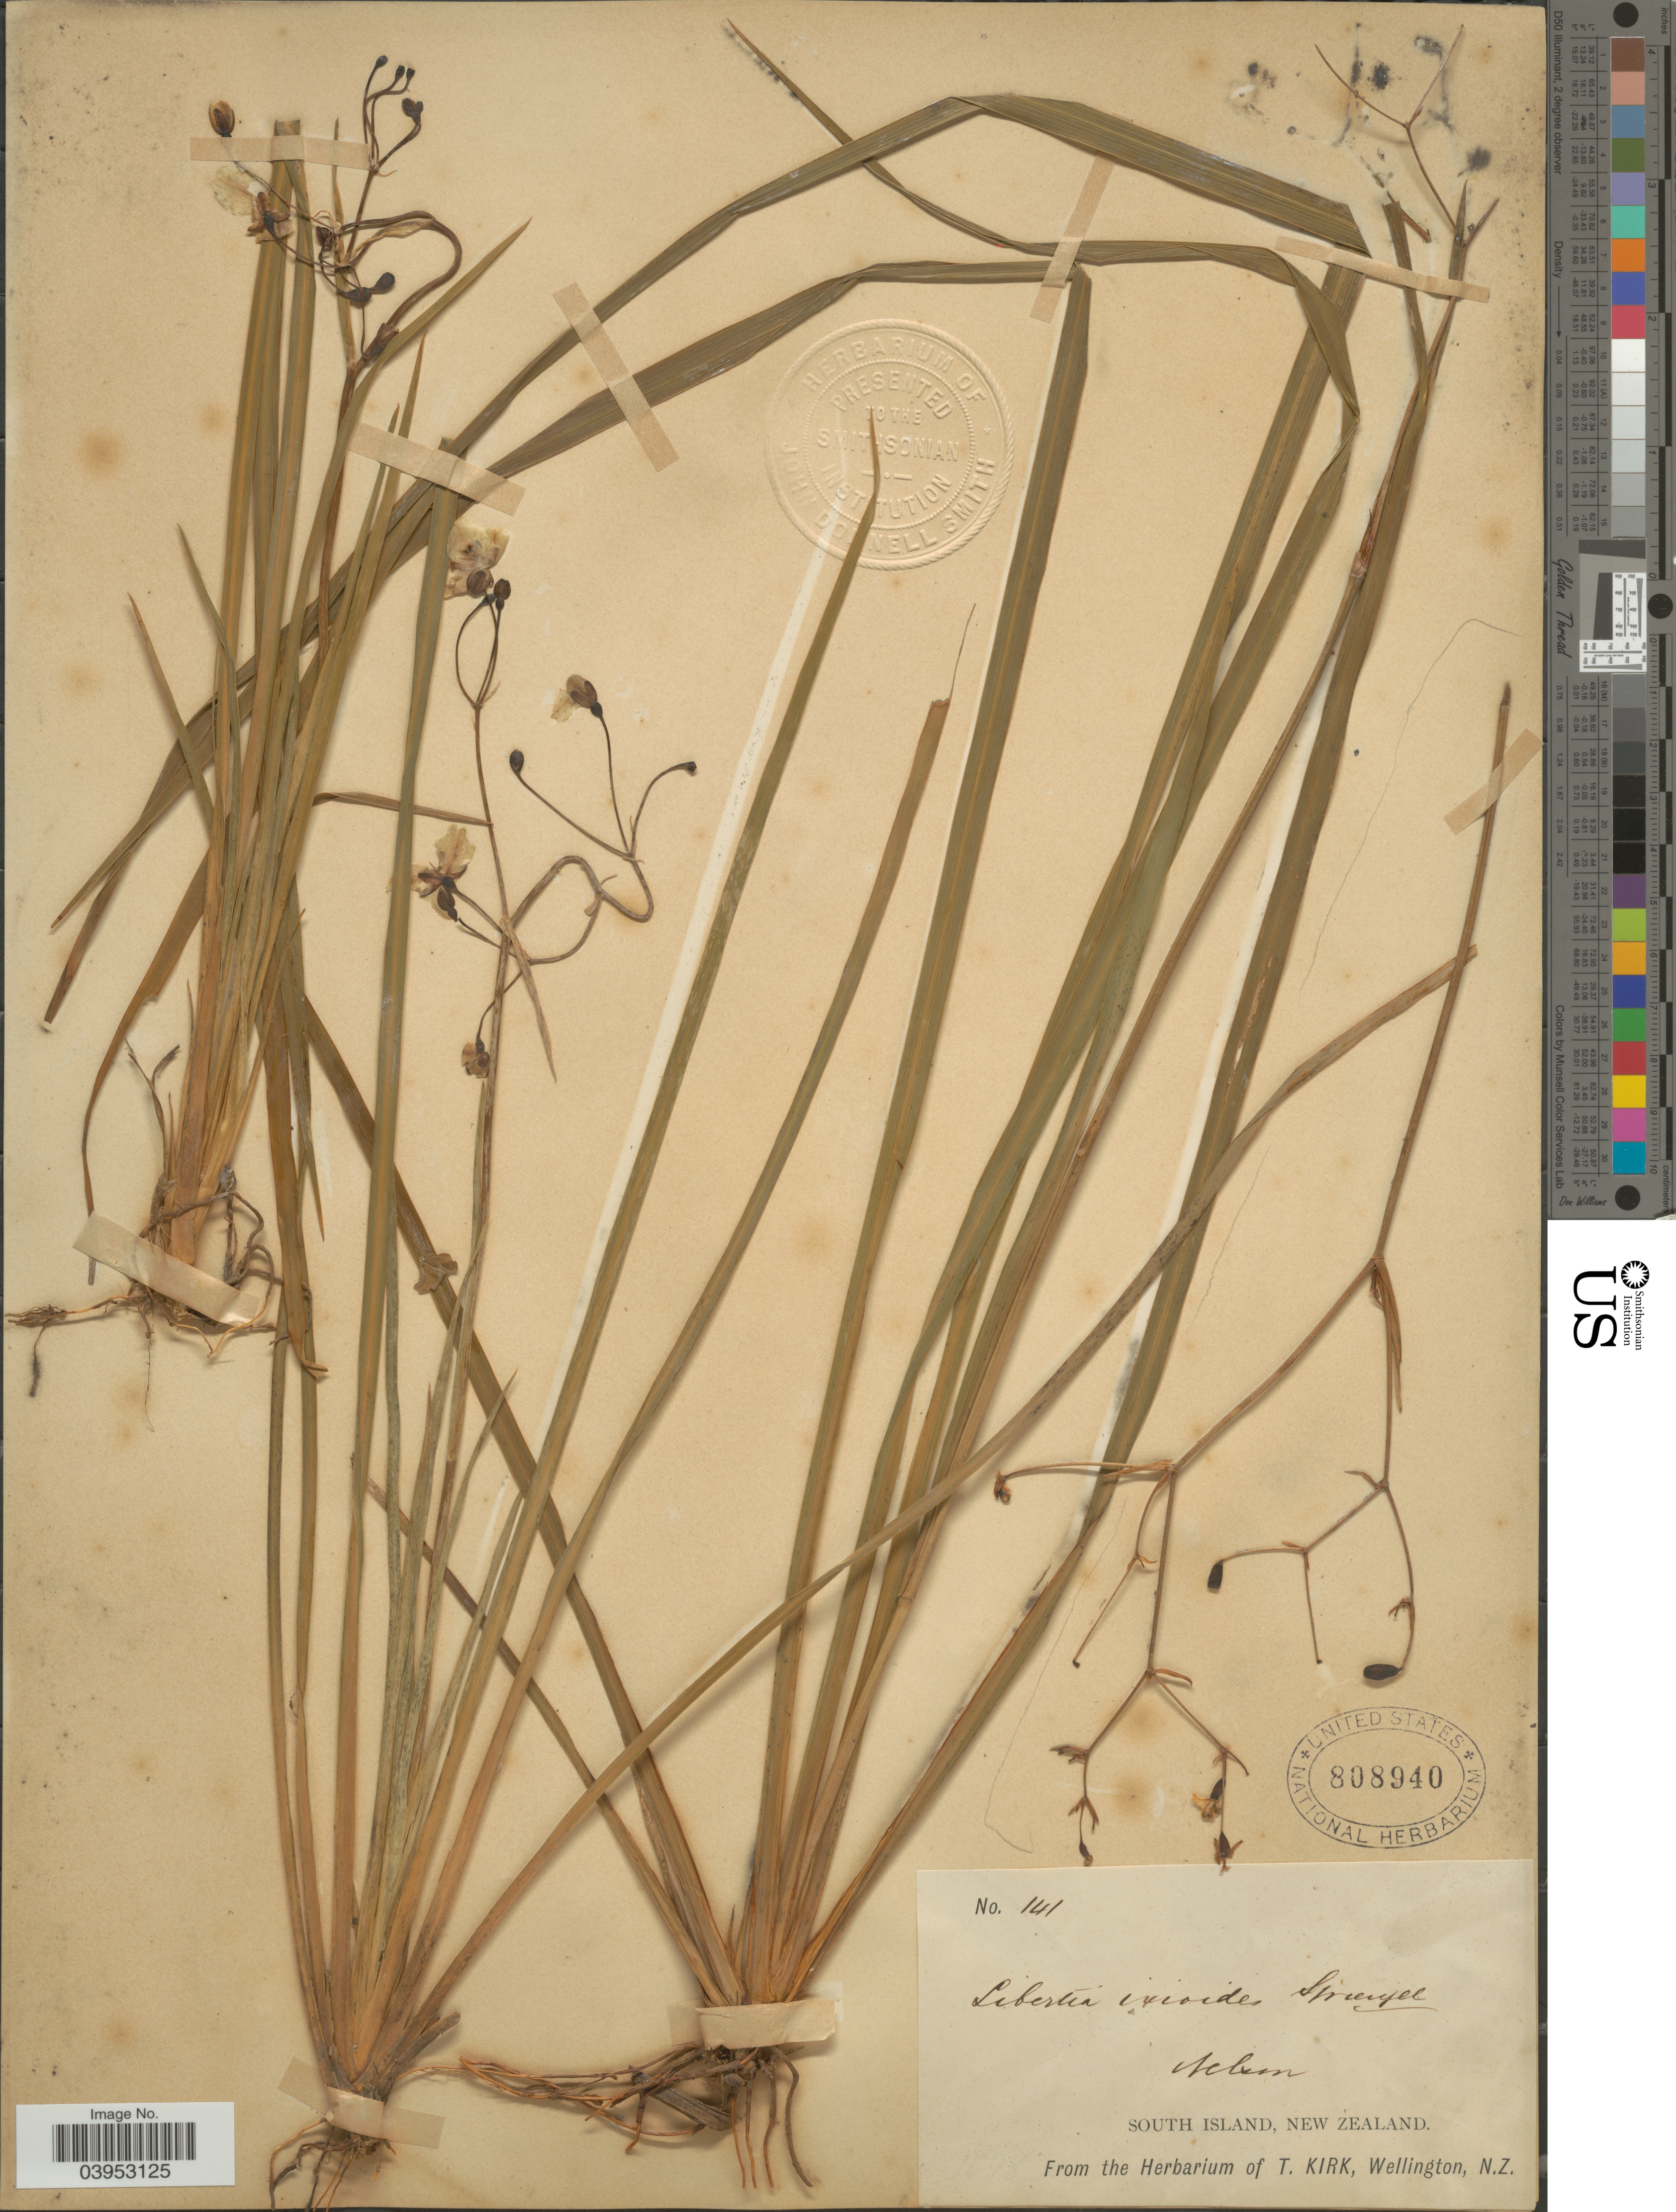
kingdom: Plantae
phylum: Tracheophyta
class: Liliopsida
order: Asparagales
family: Iridaceae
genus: Libertia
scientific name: Libertia ixioides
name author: (G. Forst.) Spreng.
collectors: ex herb. T. Kirk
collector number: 141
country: New Zealand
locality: Nelsen. South Island.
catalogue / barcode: US 808940